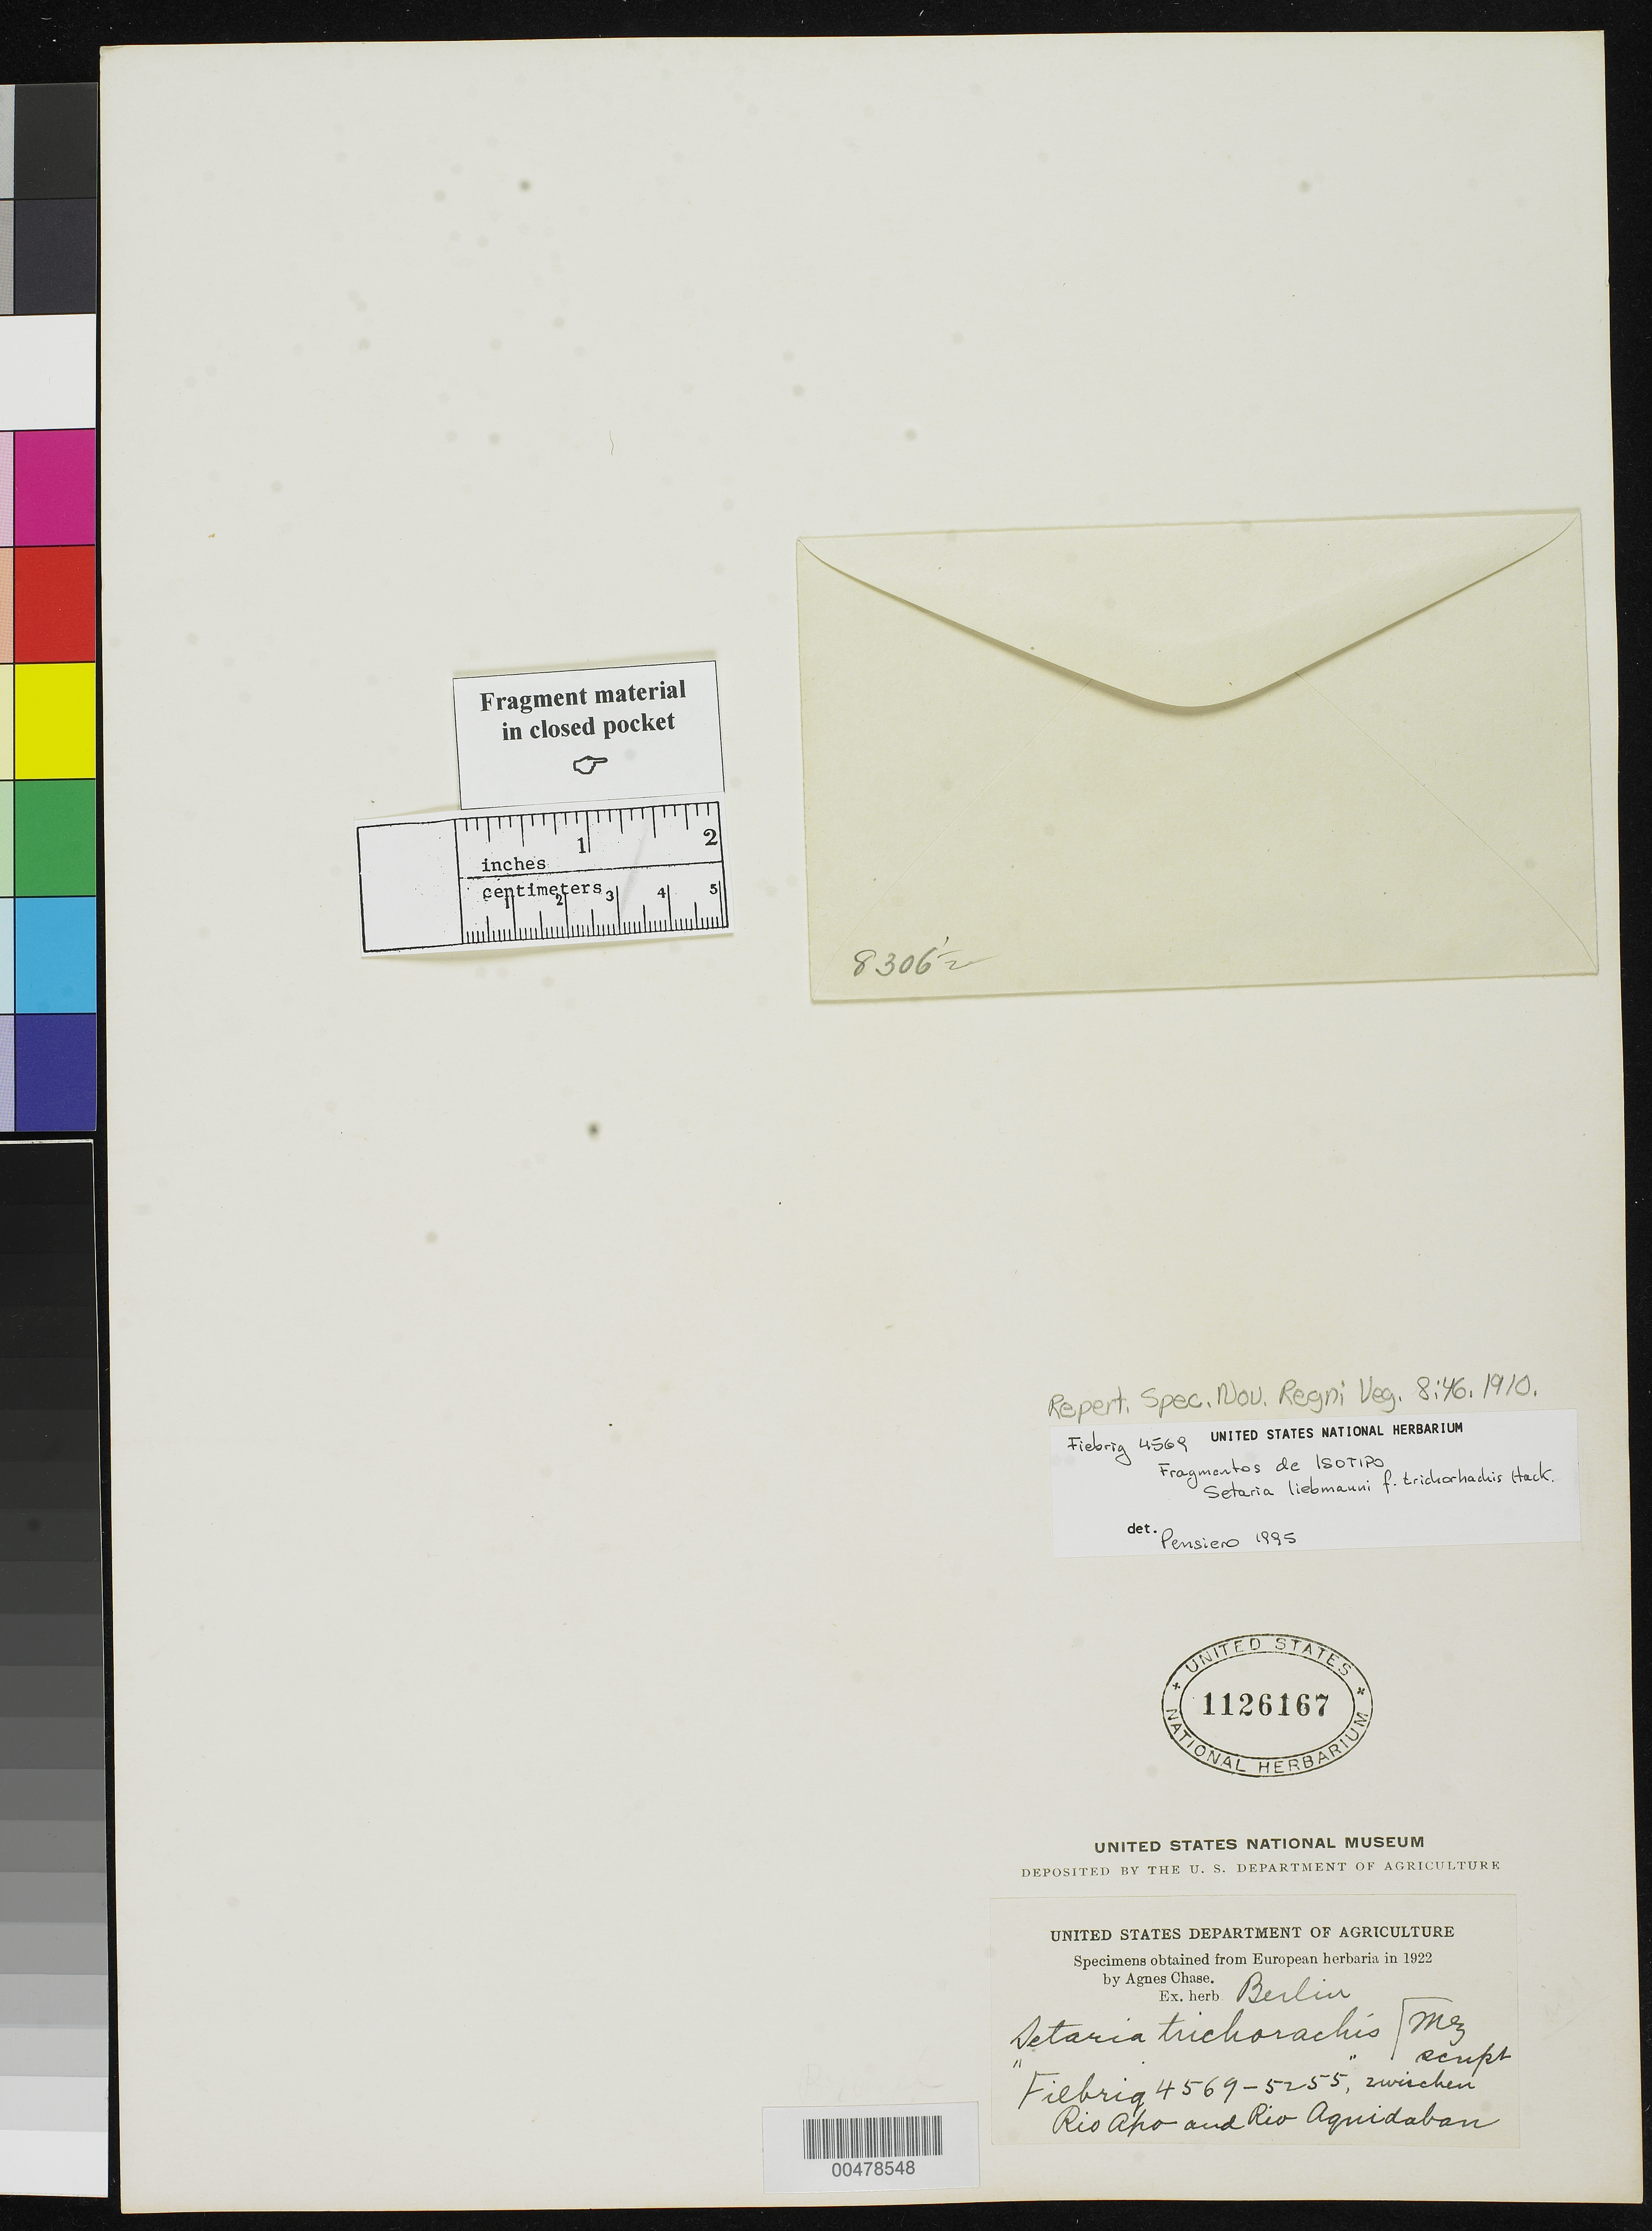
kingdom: Plantae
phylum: Tracheophyta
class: Liliopsida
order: Poales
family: Poaceae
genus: Setaria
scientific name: Setaria liebmannii f. trichorhachis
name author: Hack.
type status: Type Fragment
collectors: K. Fiebrig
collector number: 4569-5255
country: Paraguay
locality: Rio Apo & Rio Aquidaban.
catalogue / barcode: US 1126167